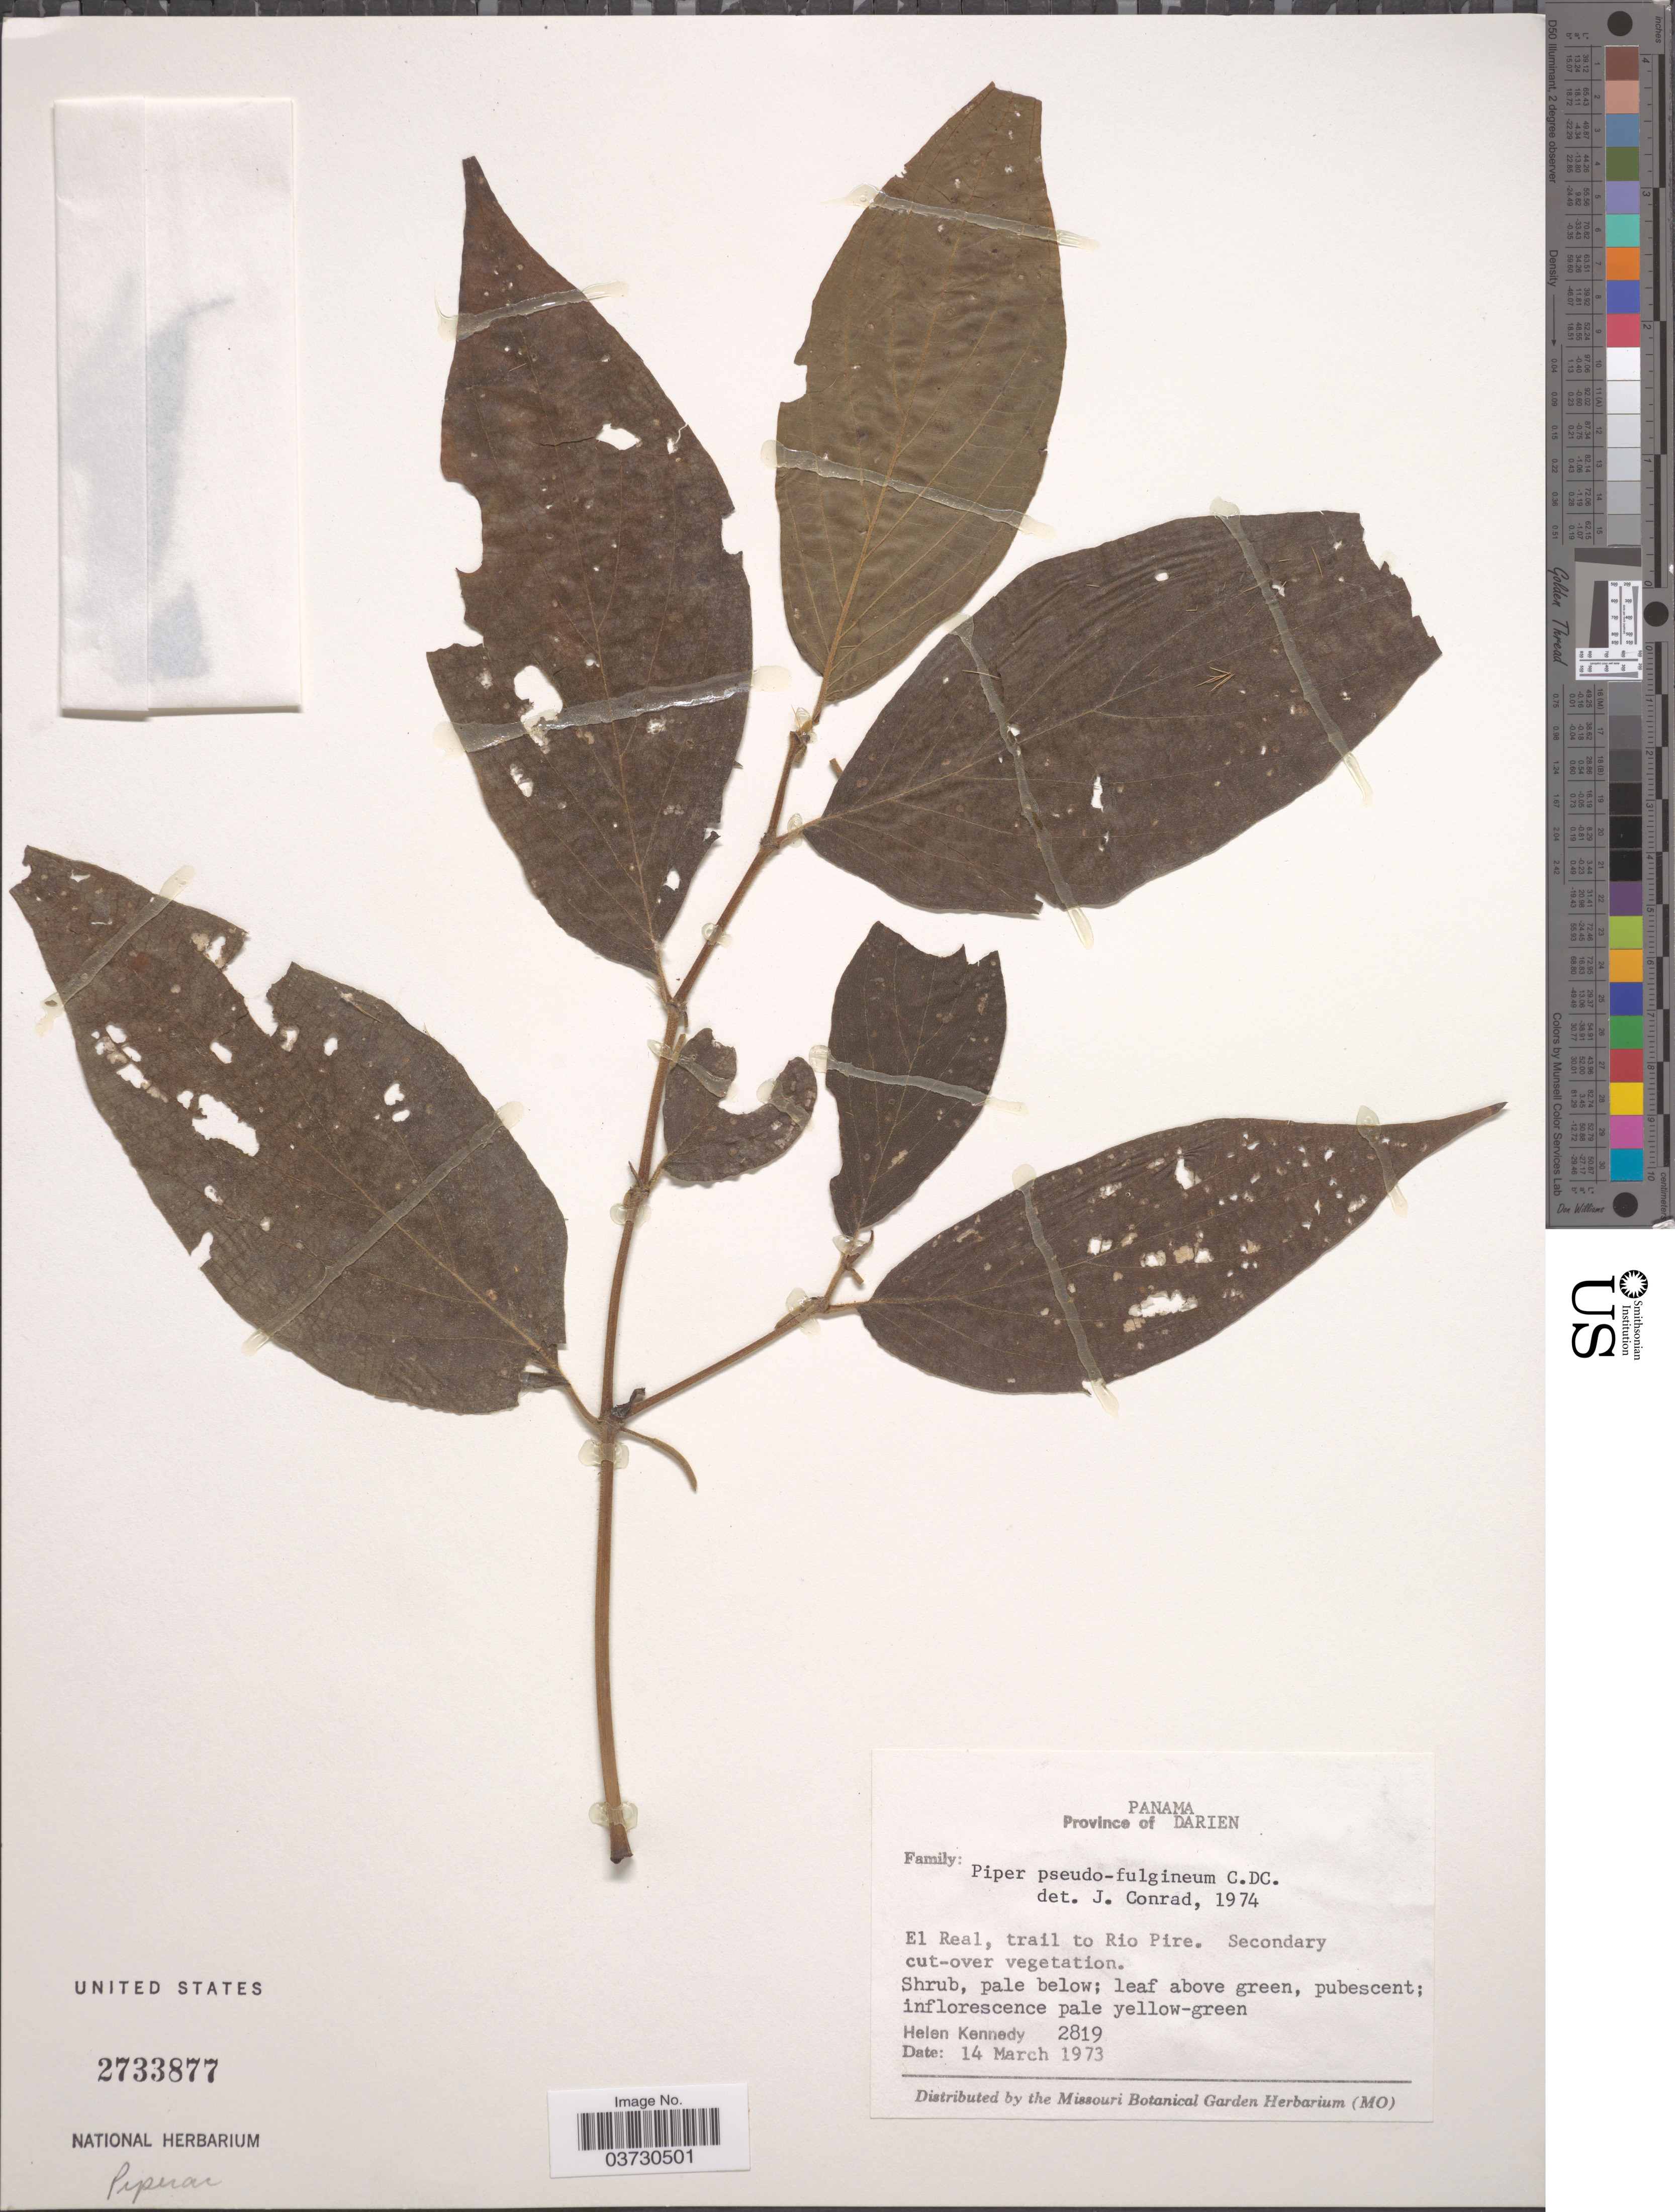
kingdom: Plantae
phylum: Tracheophyta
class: Magnoliopsida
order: Piperales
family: Piperaceae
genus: Piper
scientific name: Piper pseudofuligineum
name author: C. DC.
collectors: H. Kennedy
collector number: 2819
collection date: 1973-03-14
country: Panama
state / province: Darien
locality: El Real, trail to Rio Pire.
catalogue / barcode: US 2733877